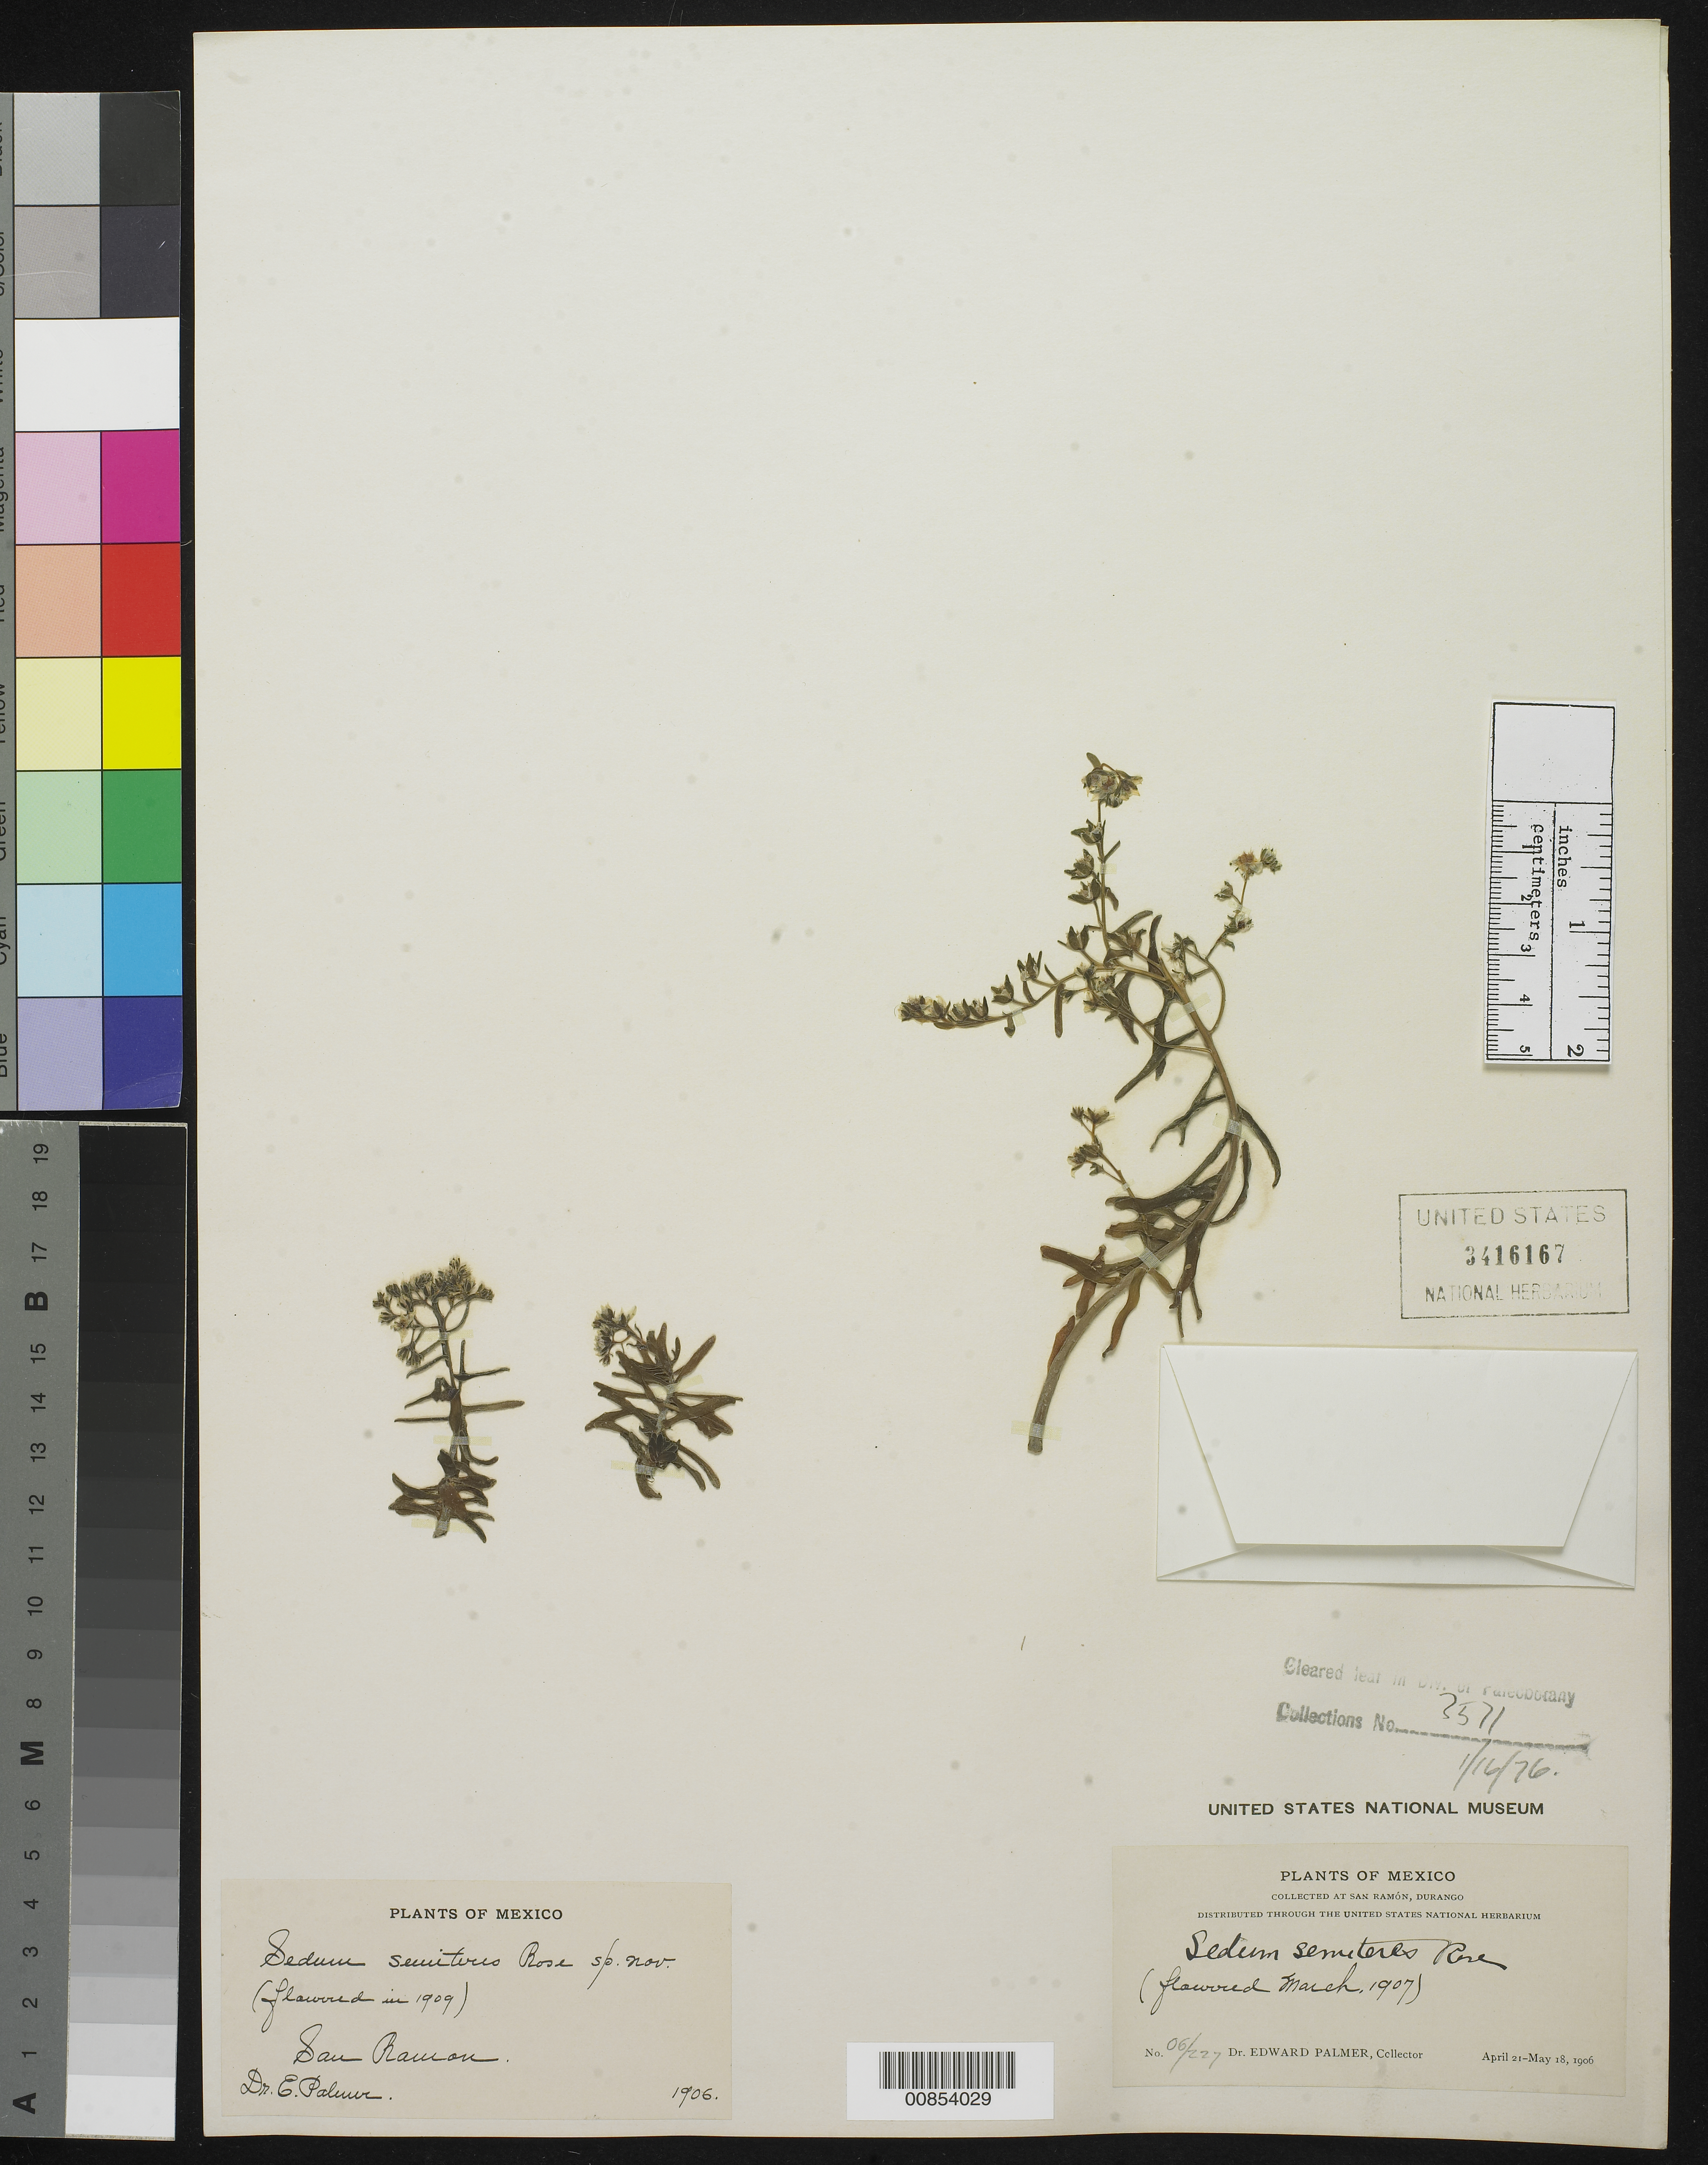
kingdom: Plantae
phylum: Tracheophyta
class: Magnoliopsida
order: Saxifragales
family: Crassulaceae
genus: Sedum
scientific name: Sedum semiteres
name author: Rose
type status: Paratype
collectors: E. Palmer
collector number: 06/227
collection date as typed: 21 Apr 1906 to 18 May 1906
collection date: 1906-04-21/1906-05-18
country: Mexico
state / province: Durango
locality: San Ramón, Durango.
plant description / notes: Specimen made from cultivated material, "flowered March, 1907"; paratype (and probably "clonotype").; Cleared leaf in Div. of Paleobotany Collections No. 3571, 16 Jan 1976.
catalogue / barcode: US 3416167